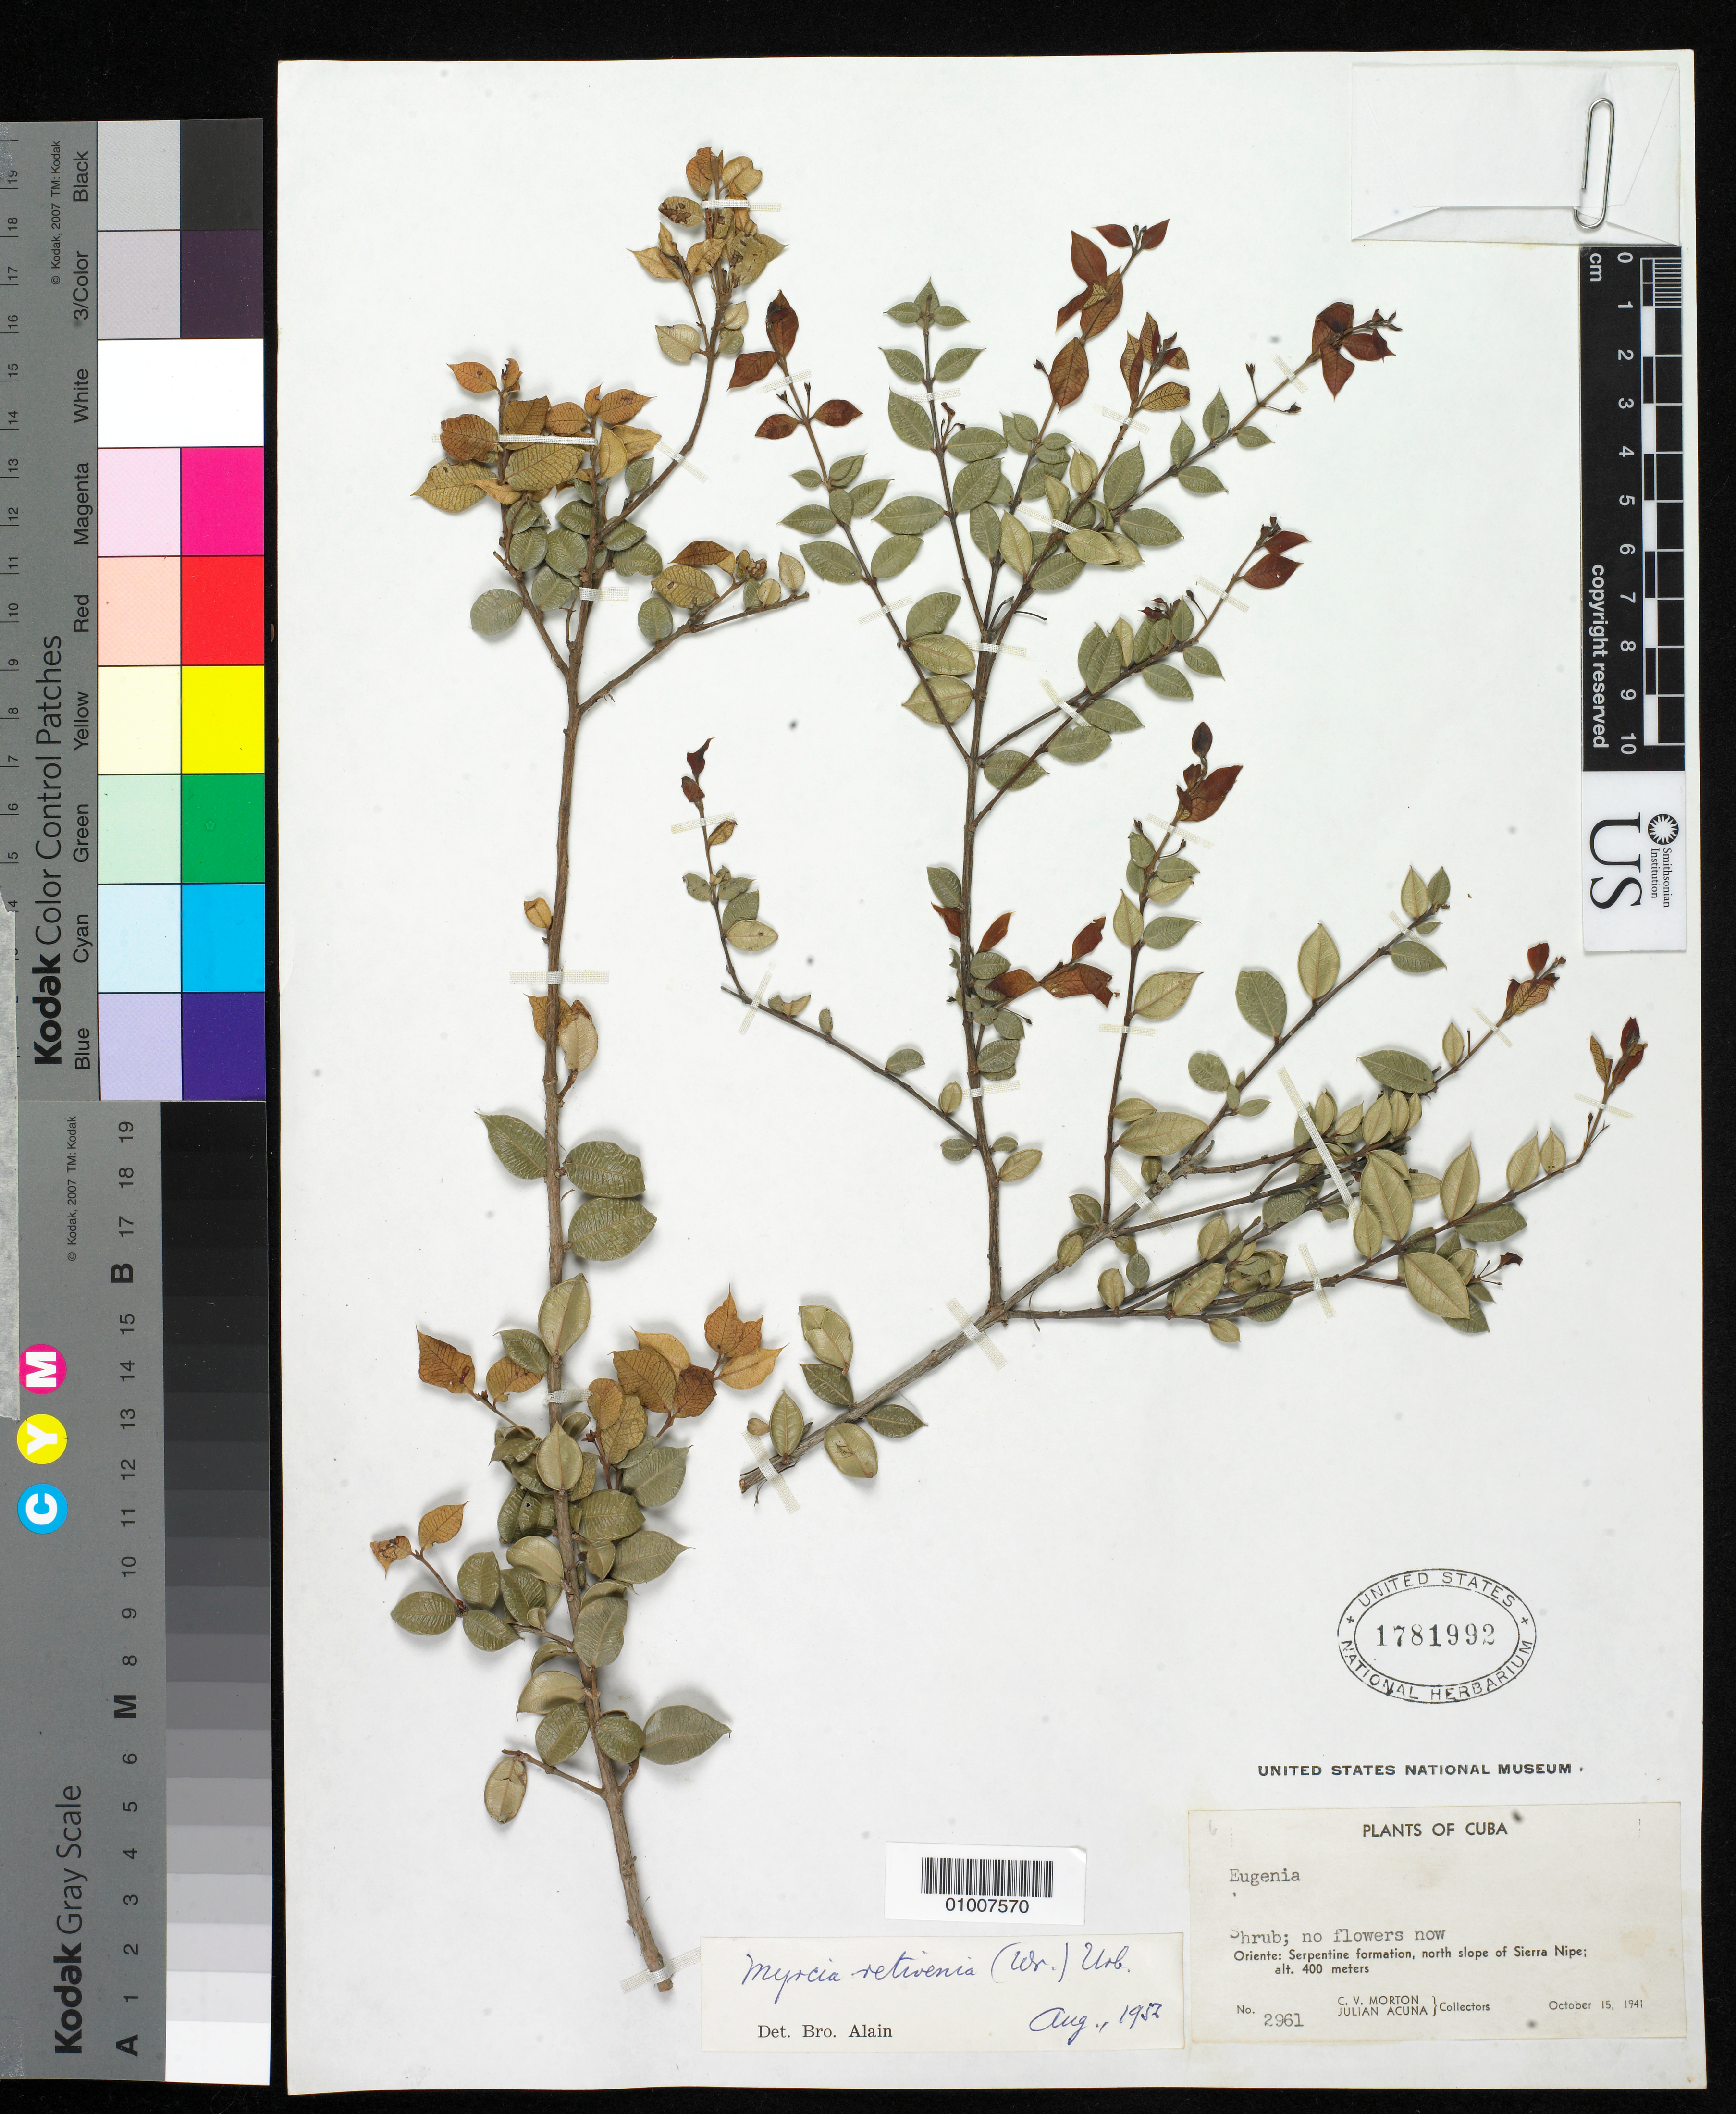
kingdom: Plantae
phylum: Tracheophyta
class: Magnoliopsida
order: Myrtales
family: Myrtaceae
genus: Myrcia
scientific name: Myrcia retivenia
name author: (C. Wright) Urb.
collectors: C. V. Morton & J. Acuña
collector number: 2961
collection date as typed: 15 Oct 1941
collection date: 1941-10-15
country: Cuba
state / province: Holguín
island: Cuba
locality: North slope of Sierra Nipe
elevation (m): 400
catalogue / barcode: US 1781992